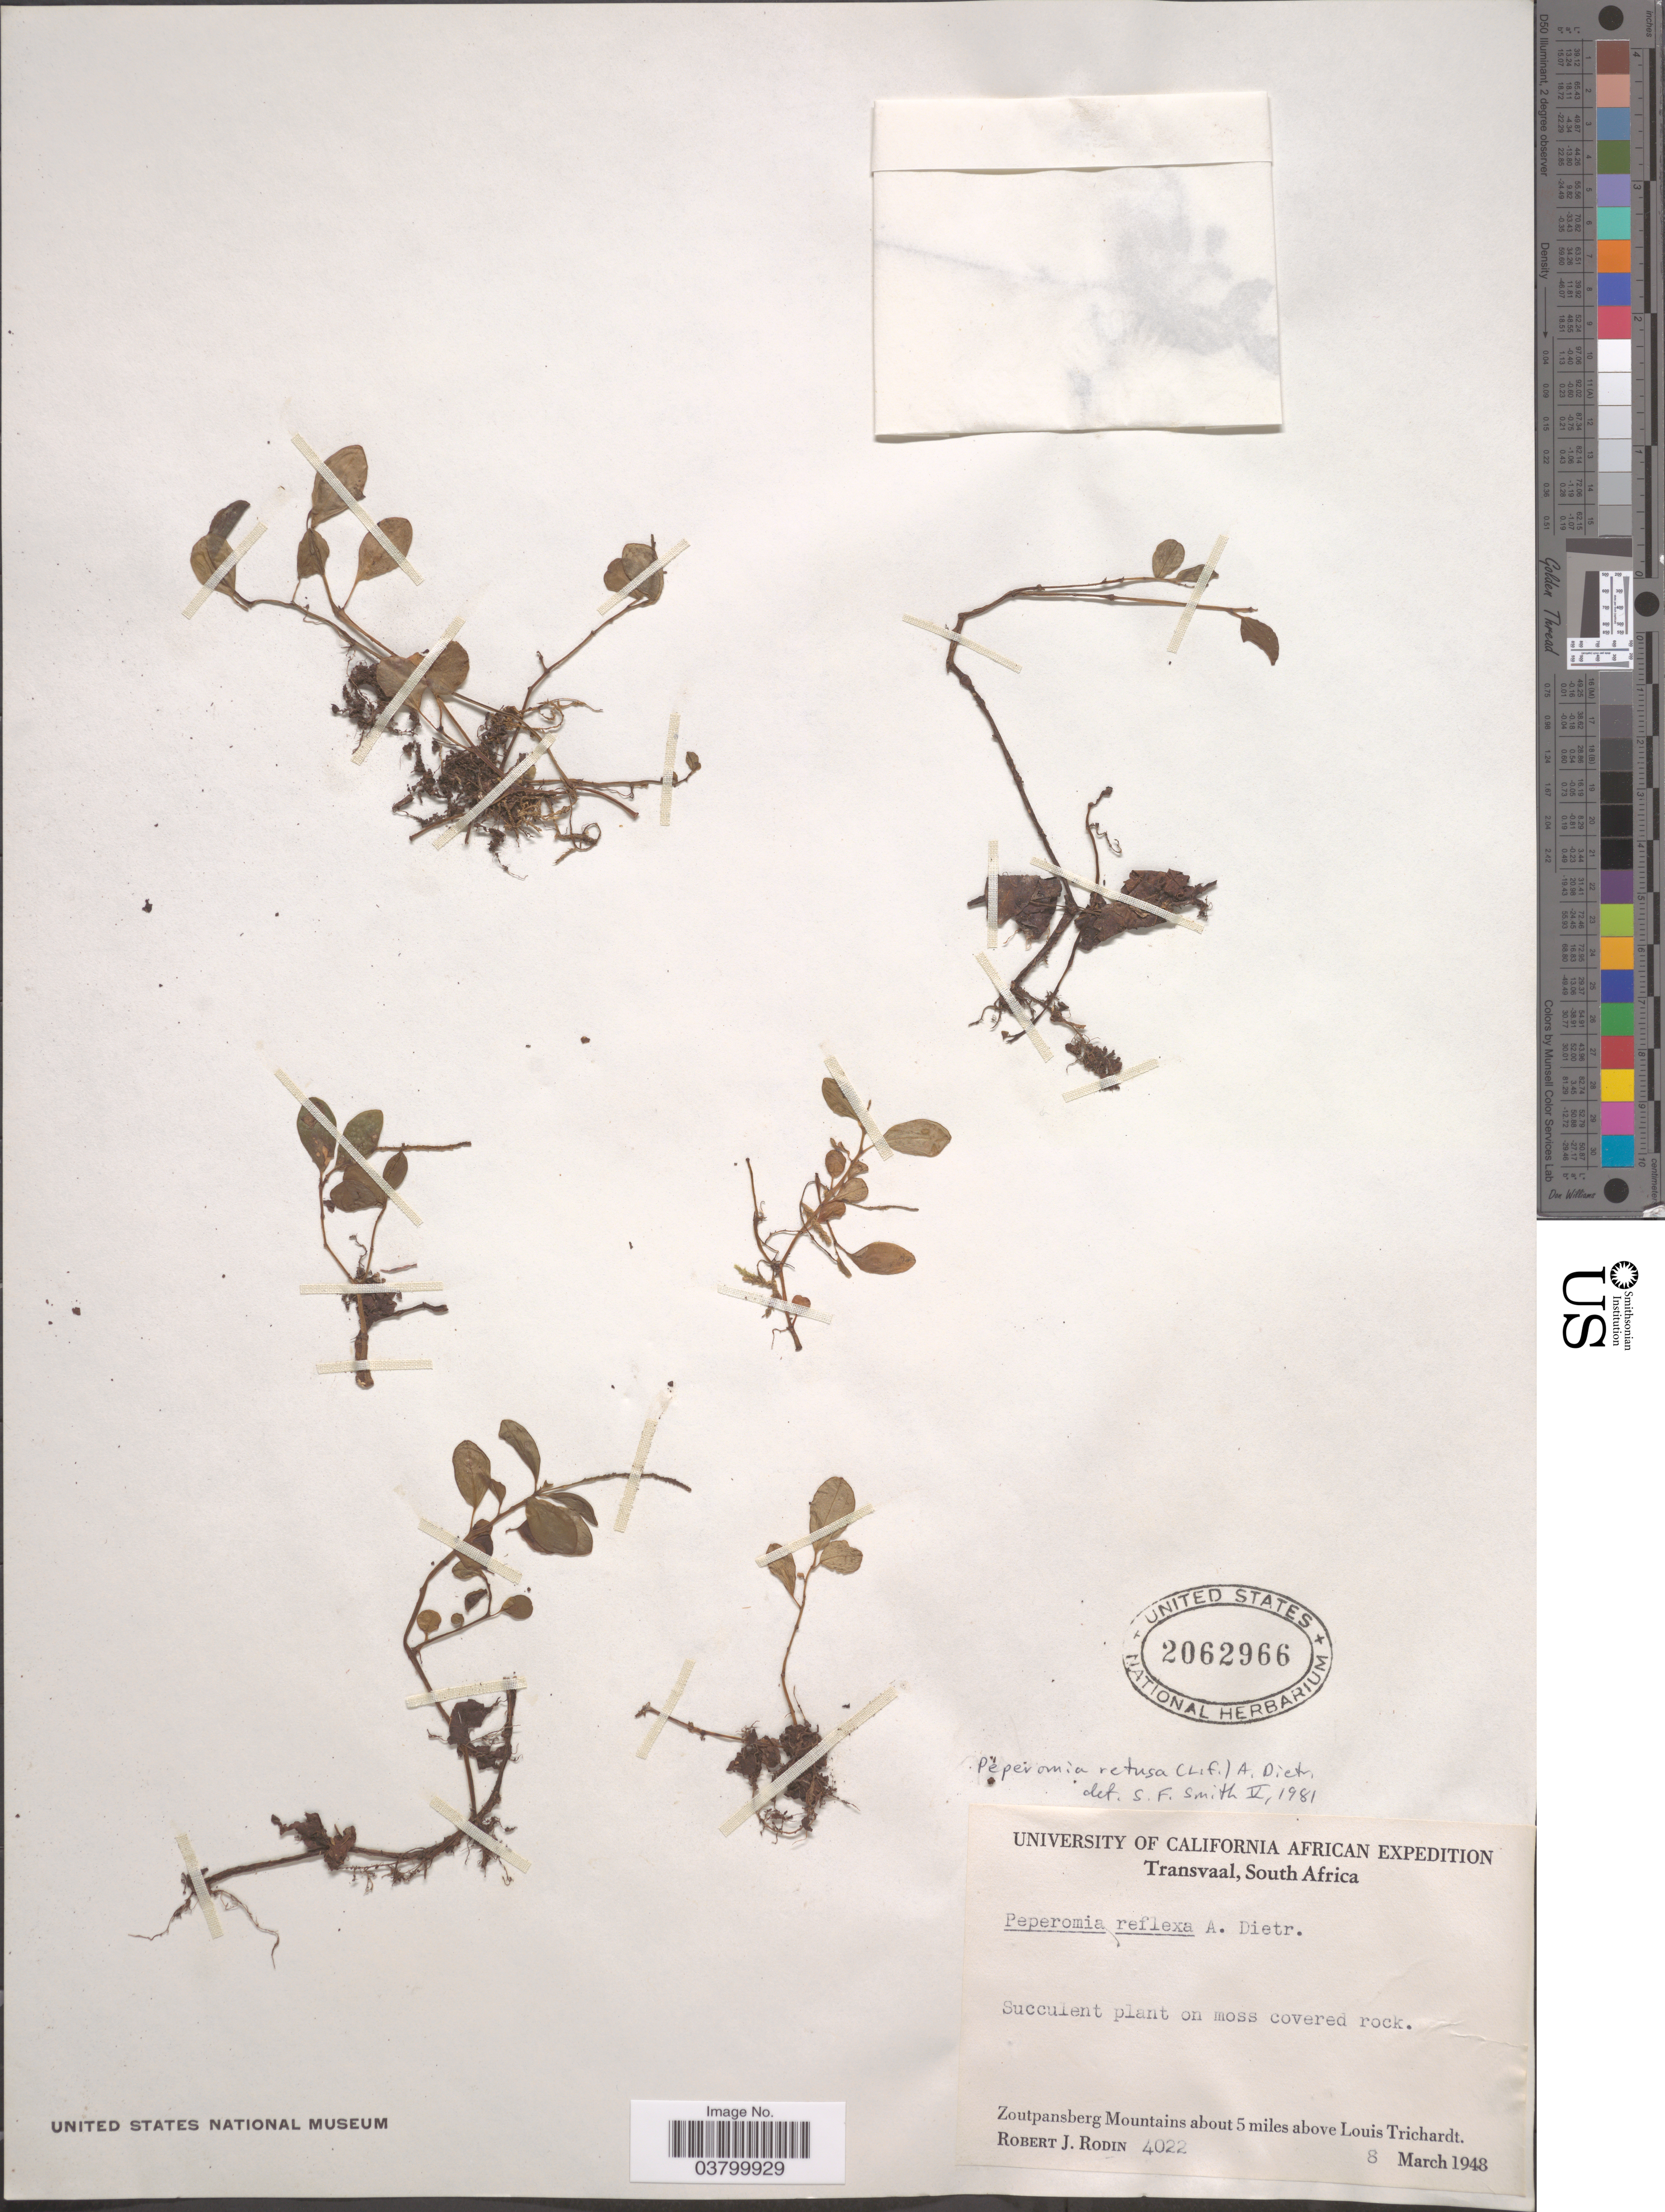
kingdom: Plantae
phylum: Tracheophyta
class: Magnoliopsida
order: Piperales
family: Piperaceae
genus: Peperomia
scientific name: Peperomia retusa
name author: (L. f.) A. Dietr.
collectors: R. J. Rodin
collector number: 4022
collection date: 1948-03-08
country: South Africa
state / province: Limpopo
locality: Transvaal. Zoutpansberg Mountains about 5 miles above Louis Trichardt.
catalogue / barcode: US 2062966